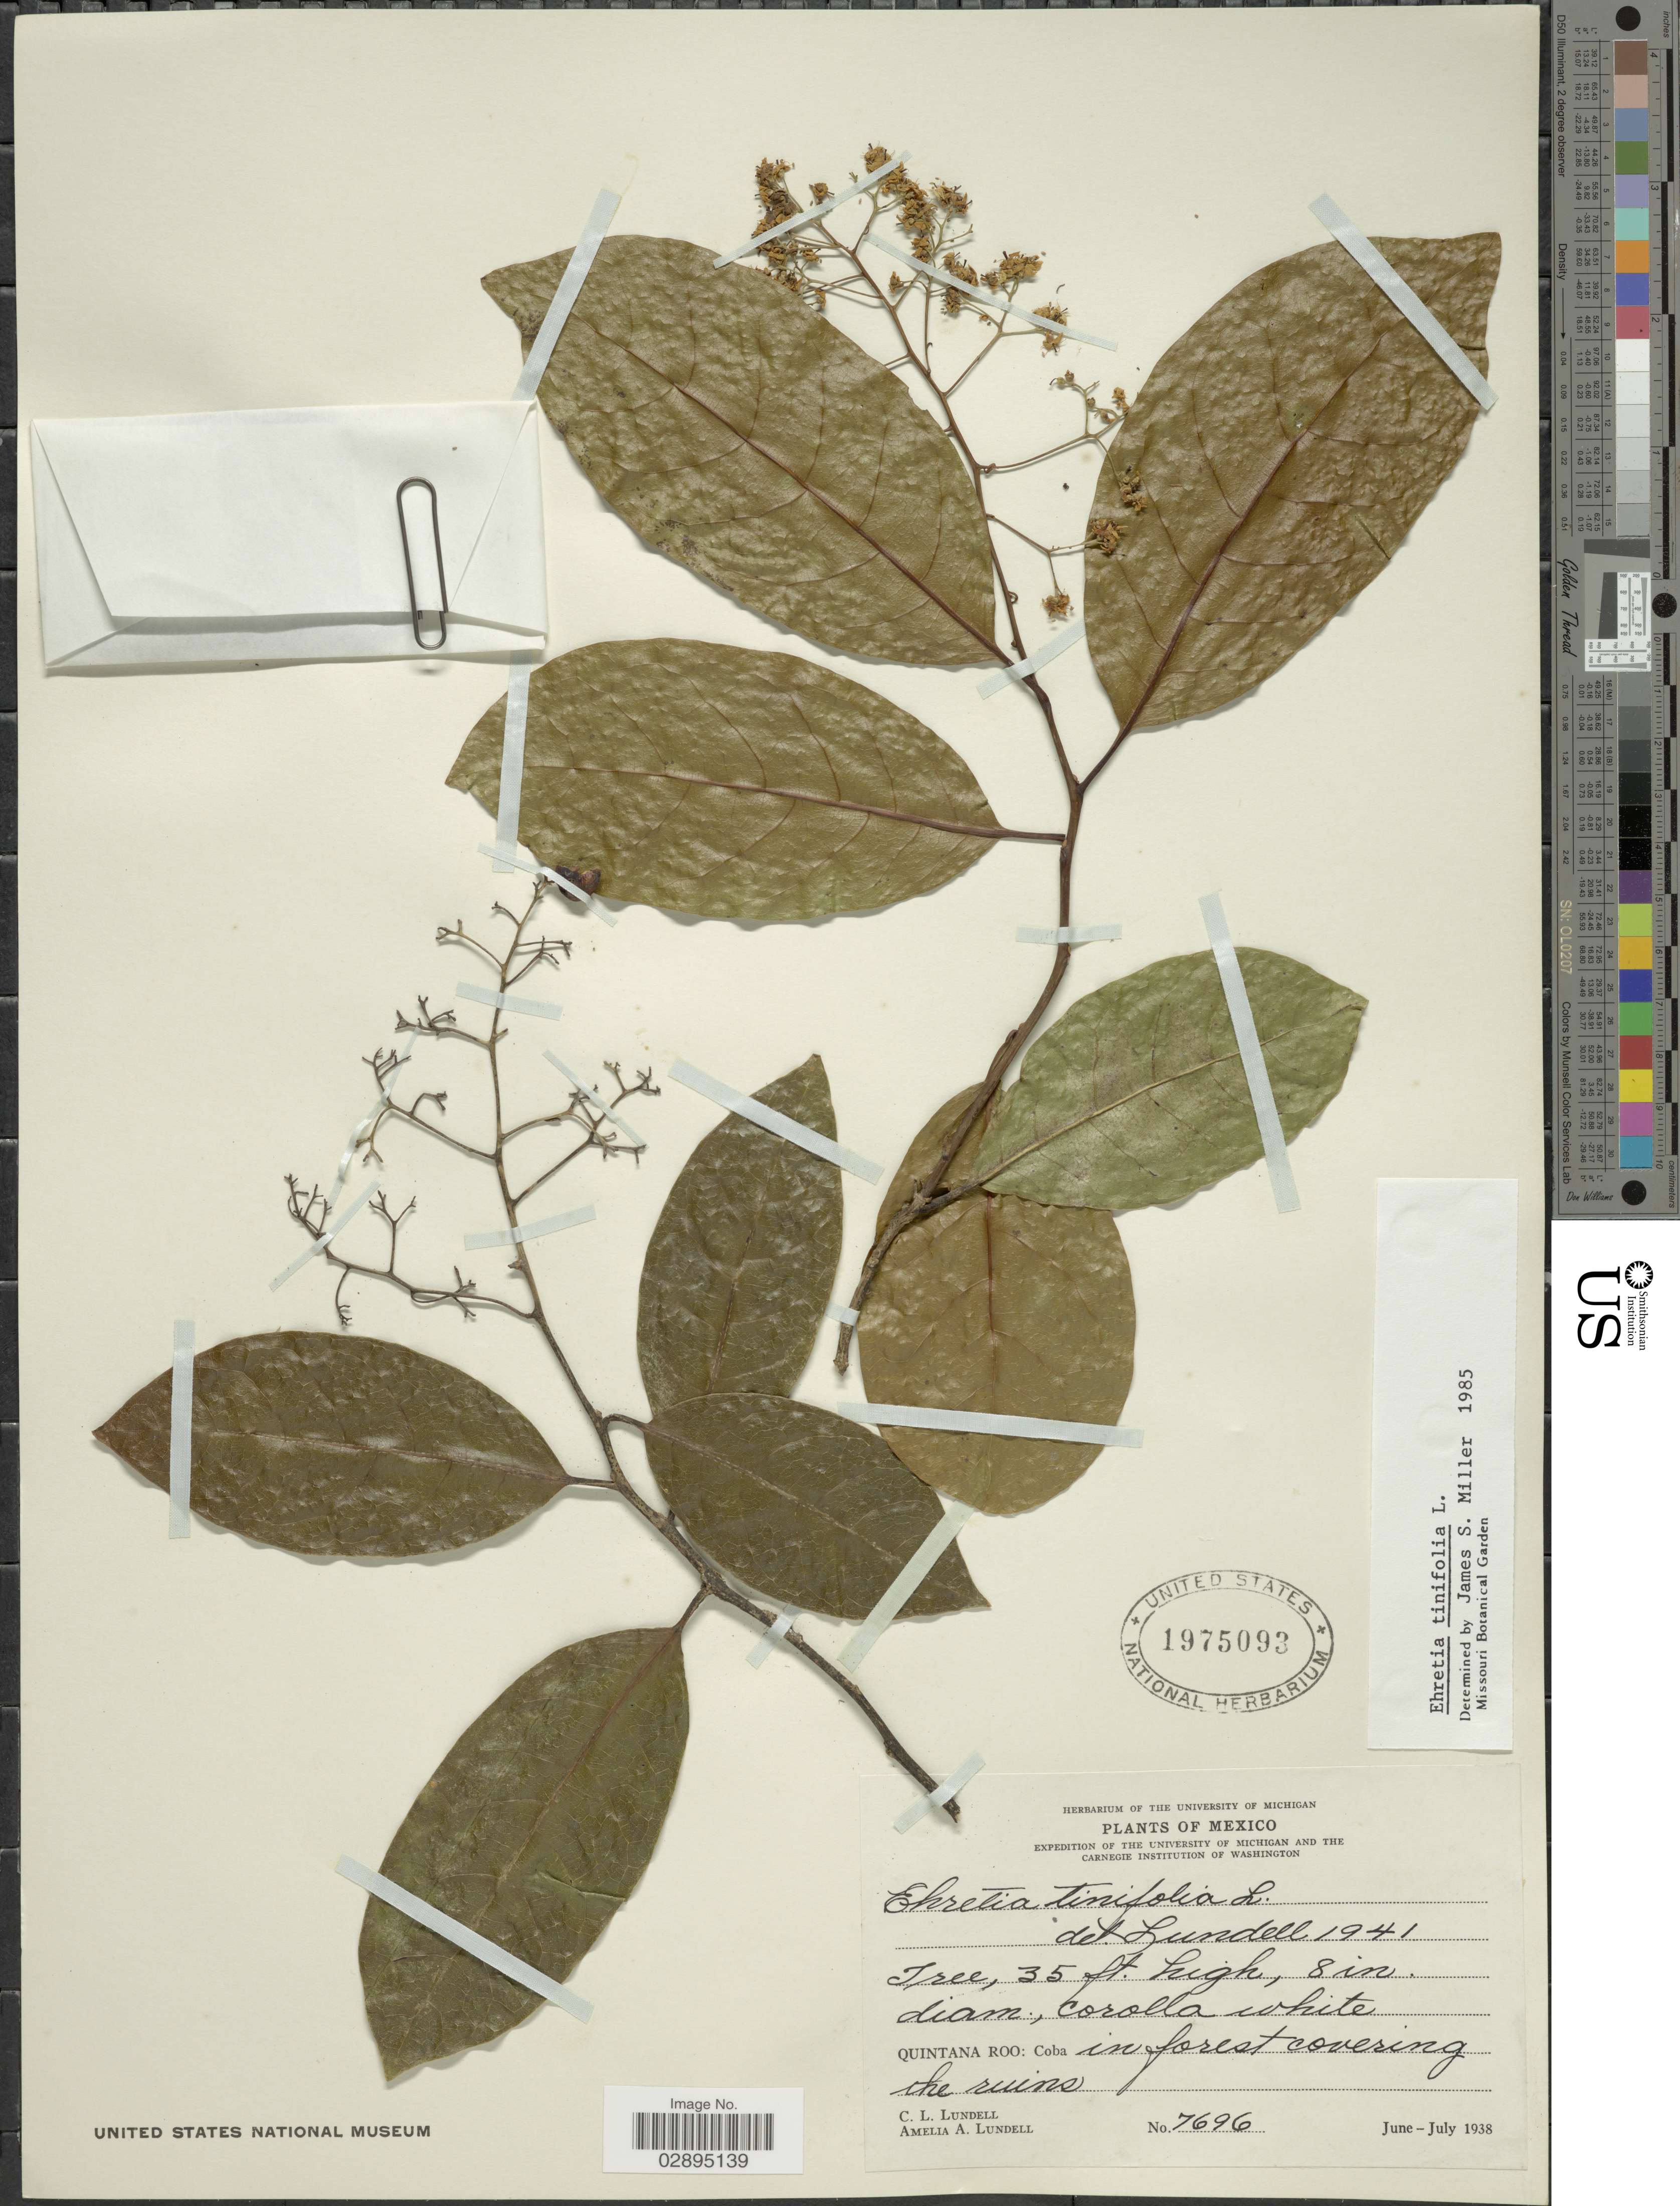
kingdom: Plantae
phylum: Tracheophyta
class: Magnoliopsida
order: Boraginales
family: Ehretiaceae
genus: Ehretia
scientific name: Ehretia tinifolia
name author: L.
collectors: C. L. Lundell & A. A. Lundell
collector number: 7696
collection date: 1938-06/1938-07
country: Mexico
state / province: Quintana Roo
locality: Coba in forest covering the ruins.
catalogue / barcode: US 1975093